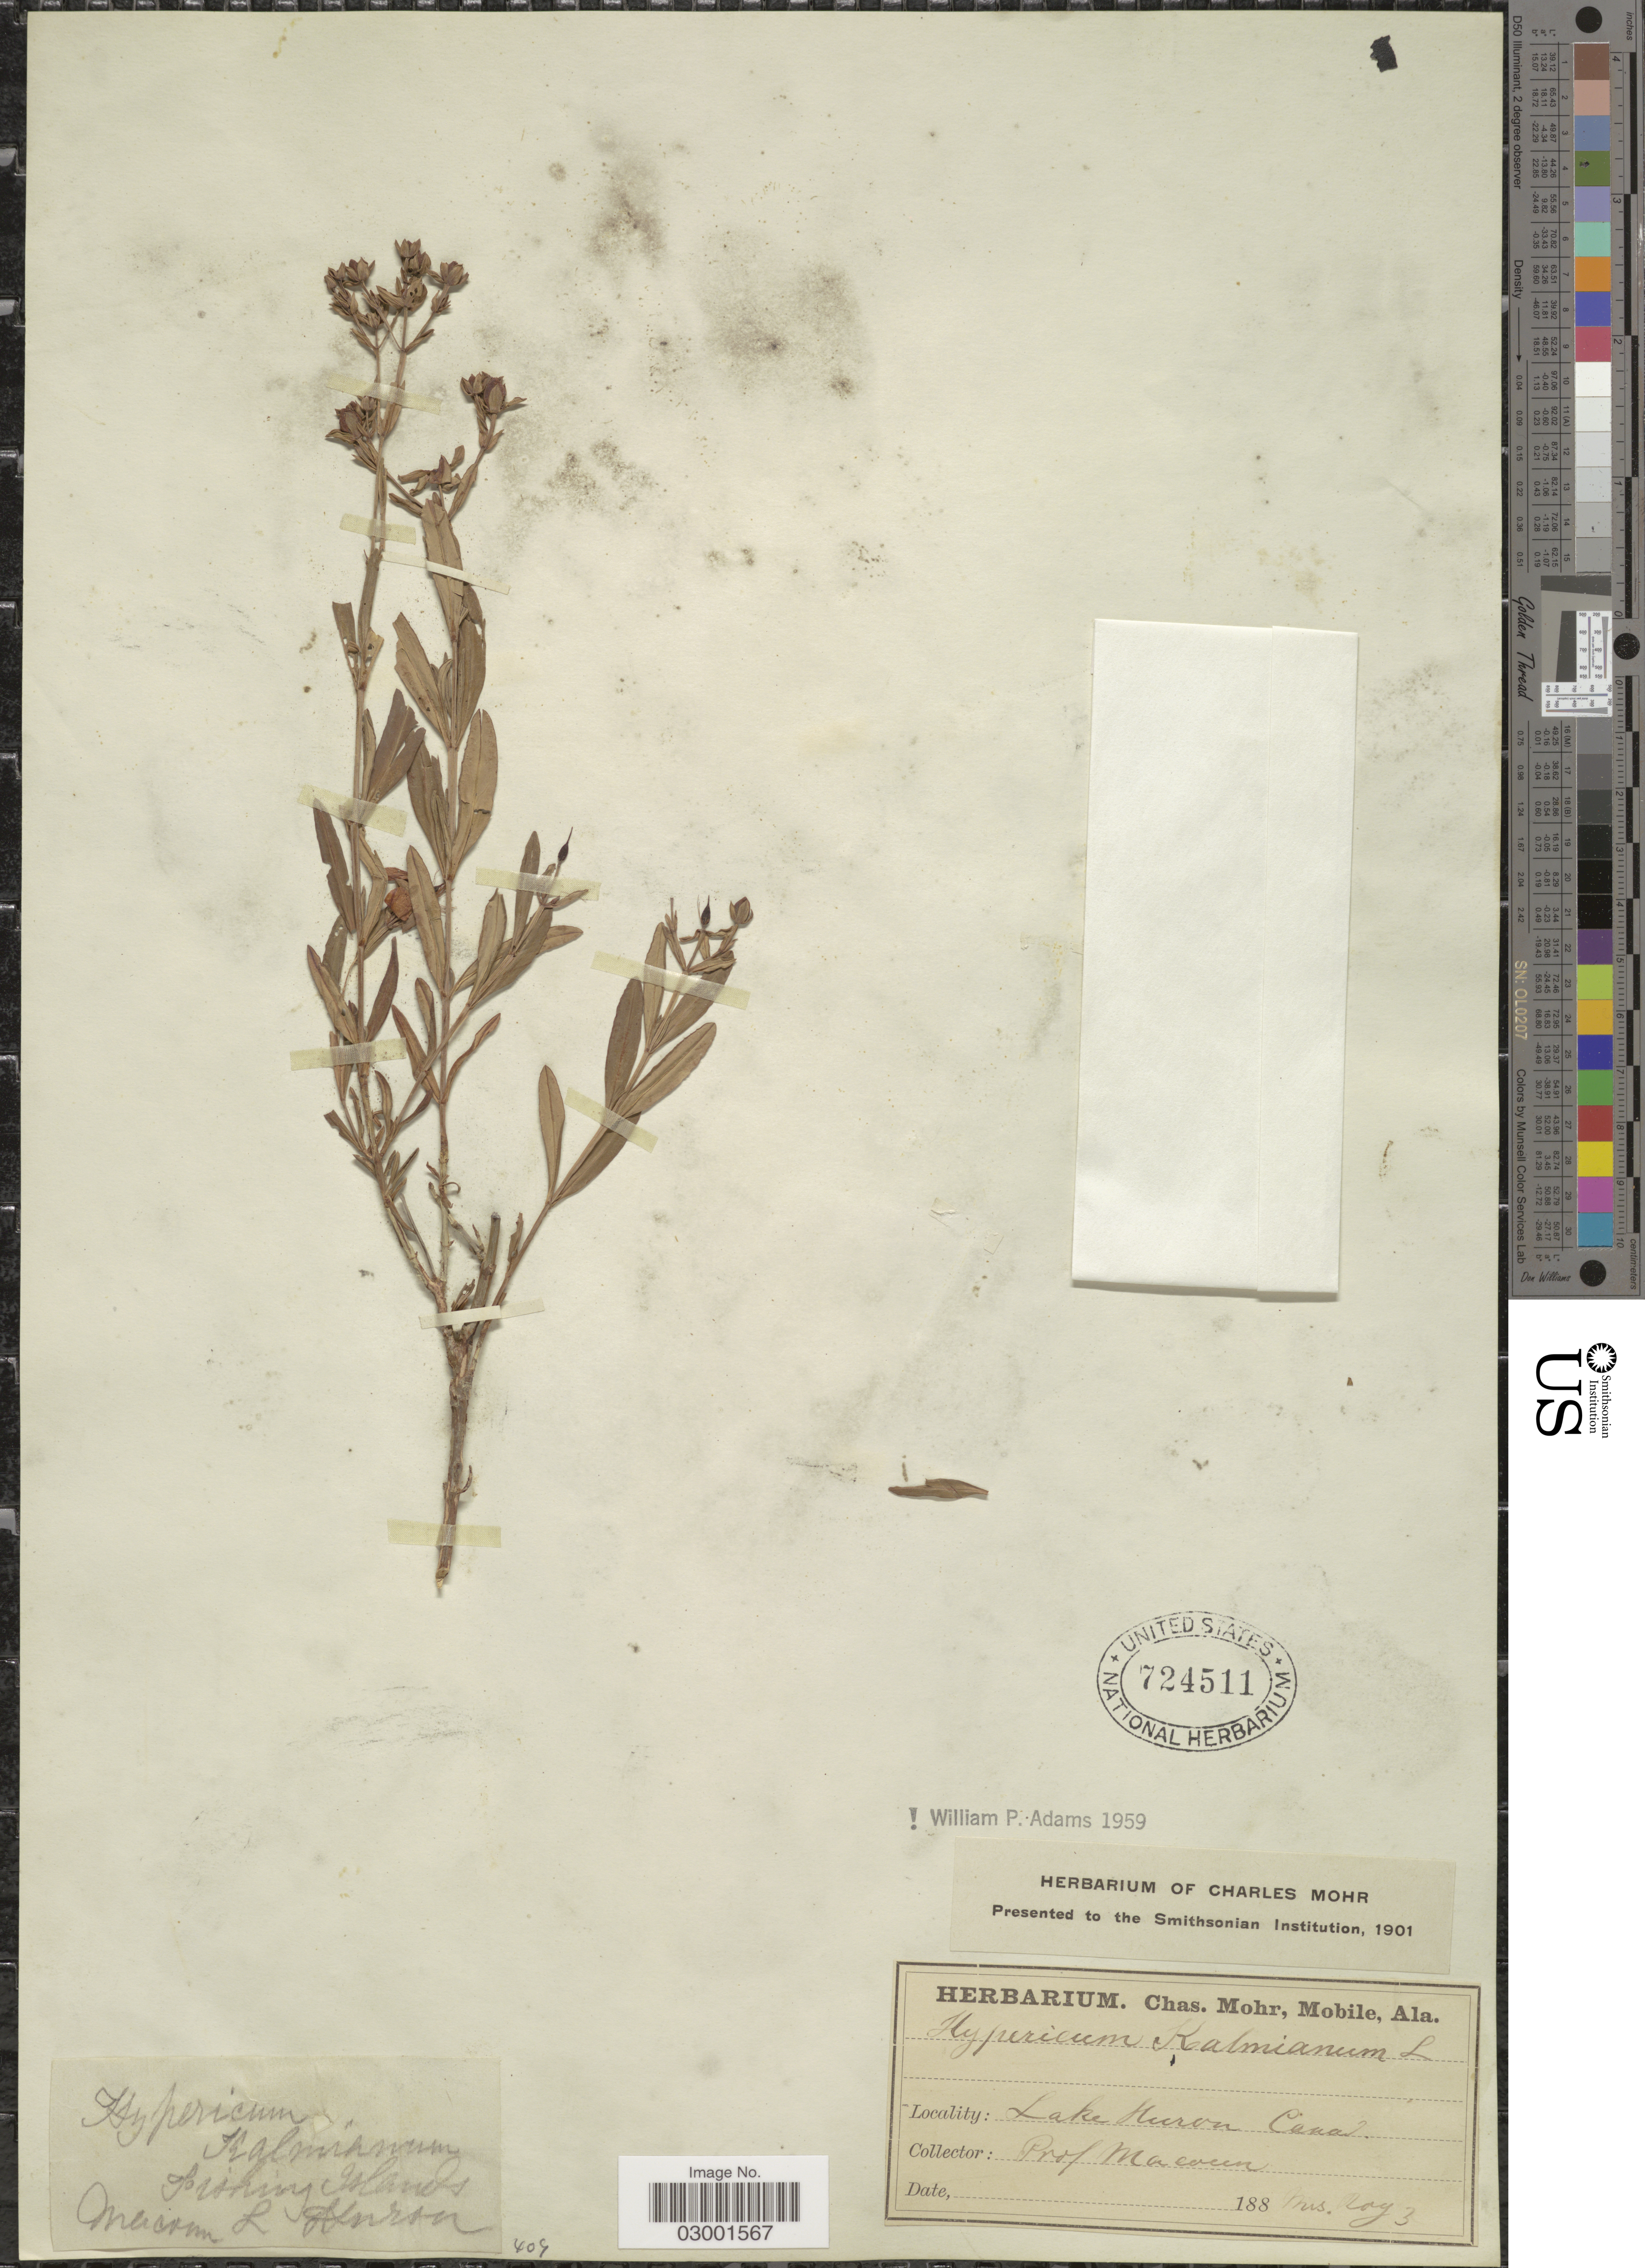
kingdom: Plantae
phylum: Tracheophyta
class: Magnoliopsida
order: Malpighiales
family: Hypericaceae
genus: Hypericum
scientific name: Hypericum kalmianum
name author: L.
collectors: -- Macoun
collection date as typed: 188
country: Canada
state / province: Ontario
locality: Lake Huron. Fishing Islands.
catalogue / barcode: US 724511